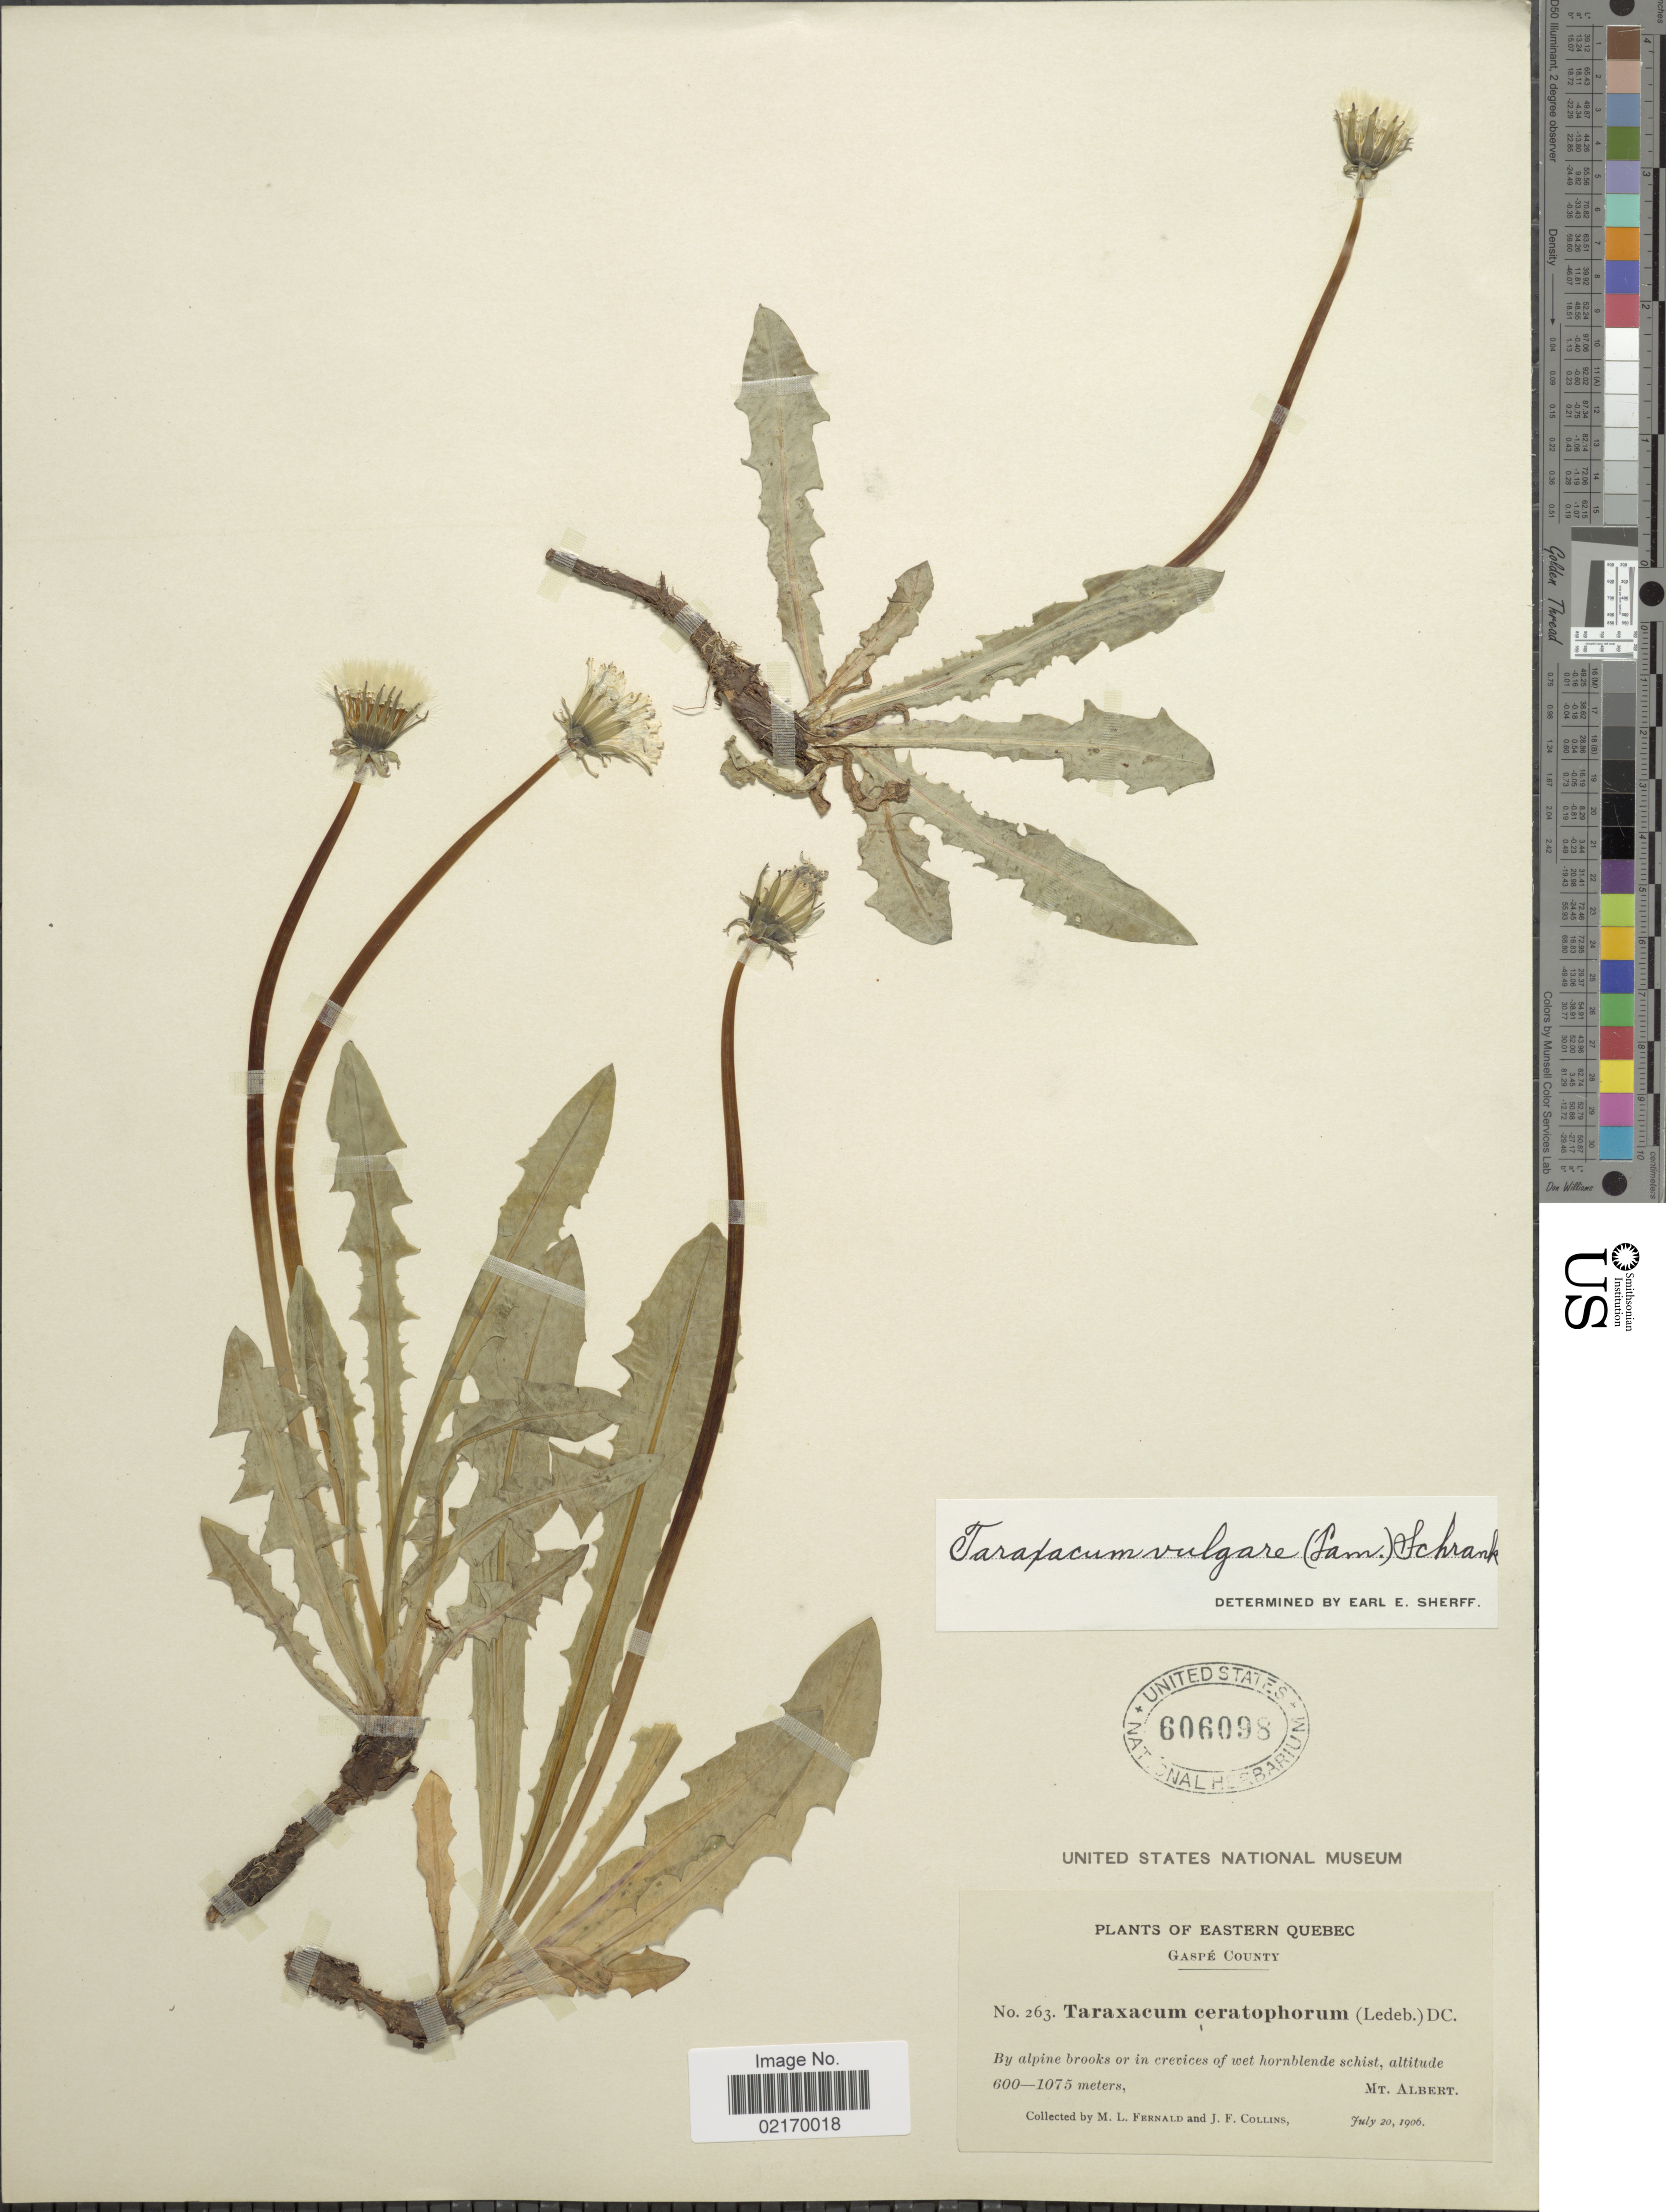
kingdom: Plantae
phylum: Tracheophyta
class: Magnoliopsida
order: Asterales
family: Asteraceae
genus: Taraxacum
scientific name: Taraxacum officinale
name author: G.H. Weber ex F.H. Wigg.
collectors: M. L. Fernald & J. Collins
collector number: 263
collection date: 1906-07-20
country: Canada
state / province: Quebec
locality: Eastern Quebec, Gaspé County, by alpine brooks or in crevices of wet hornblende schist, Mt. Albert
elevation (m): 600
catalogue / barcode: US 606098